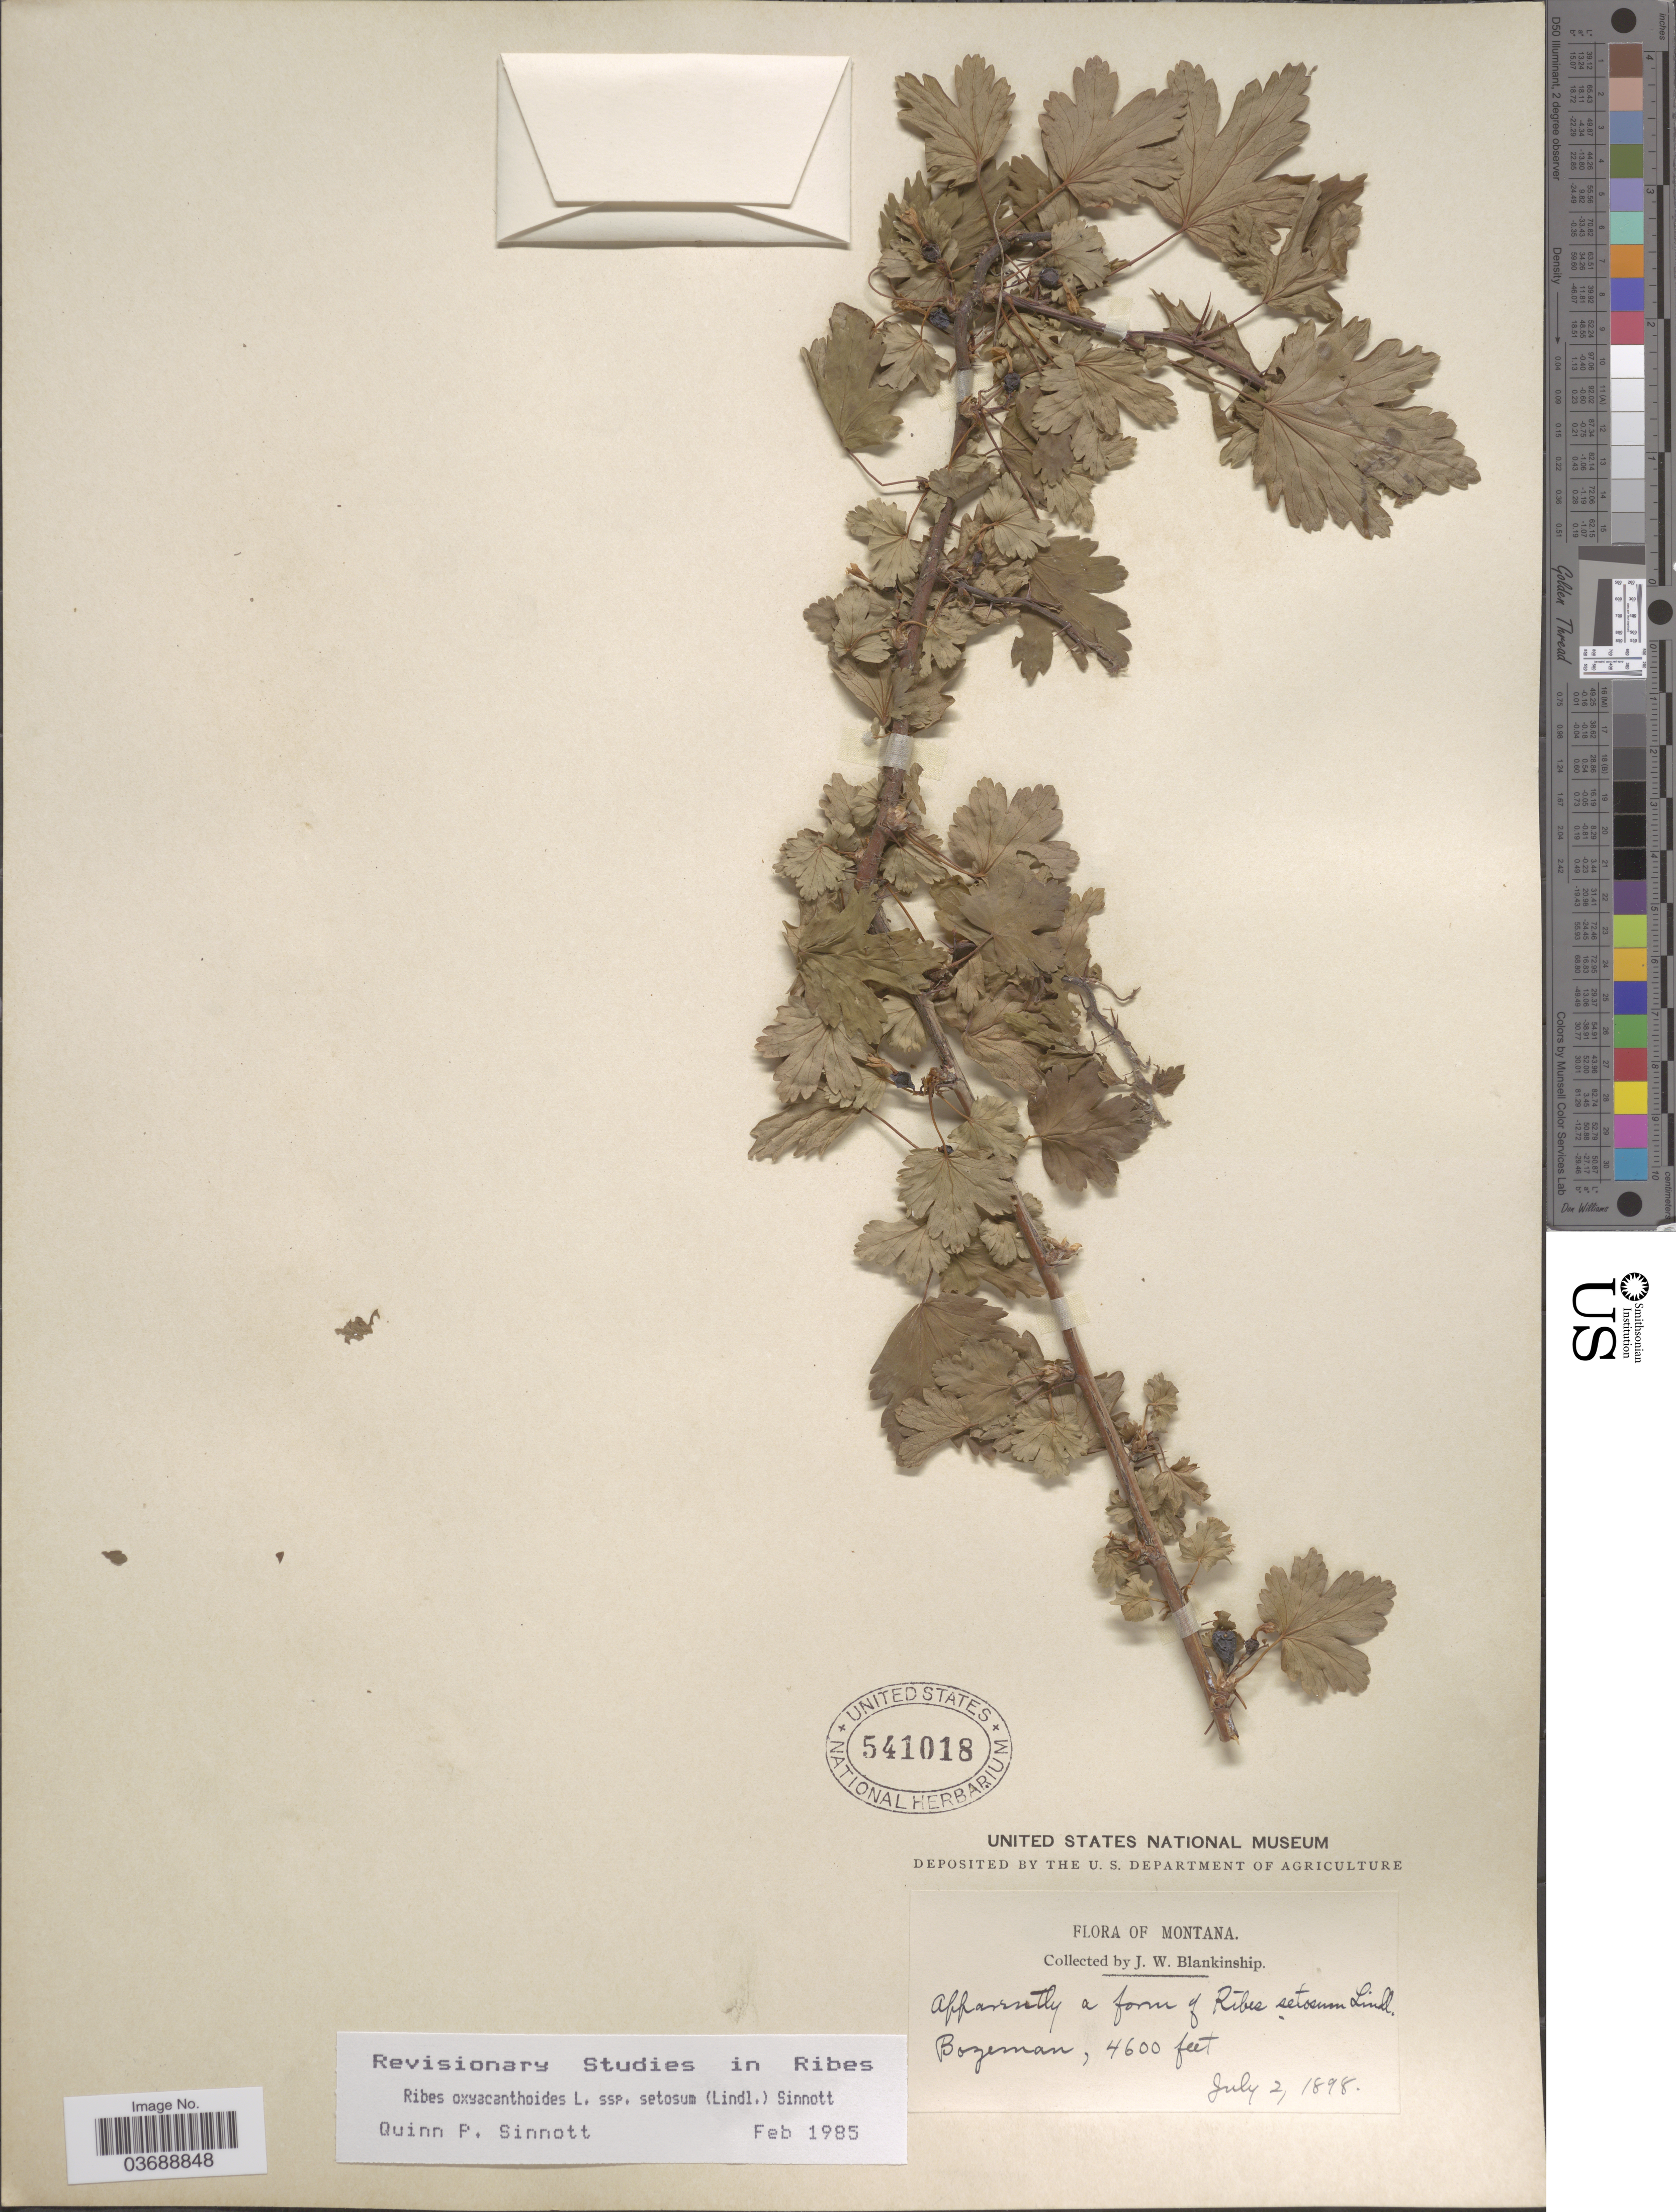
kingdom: Plantae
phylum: Tracheophyta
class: Magnoliopsida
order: Saxifragales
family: Grossulariaceae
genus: Ribes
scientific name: Ribes oxyacanthoides subsp. setosum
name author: (Lindl.) Q.P. Sinnott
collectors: J. W. Blankinship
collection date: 1898-07-02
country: United States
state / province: Montana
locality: Bozeman.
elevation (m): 1402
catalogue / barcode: US 541018